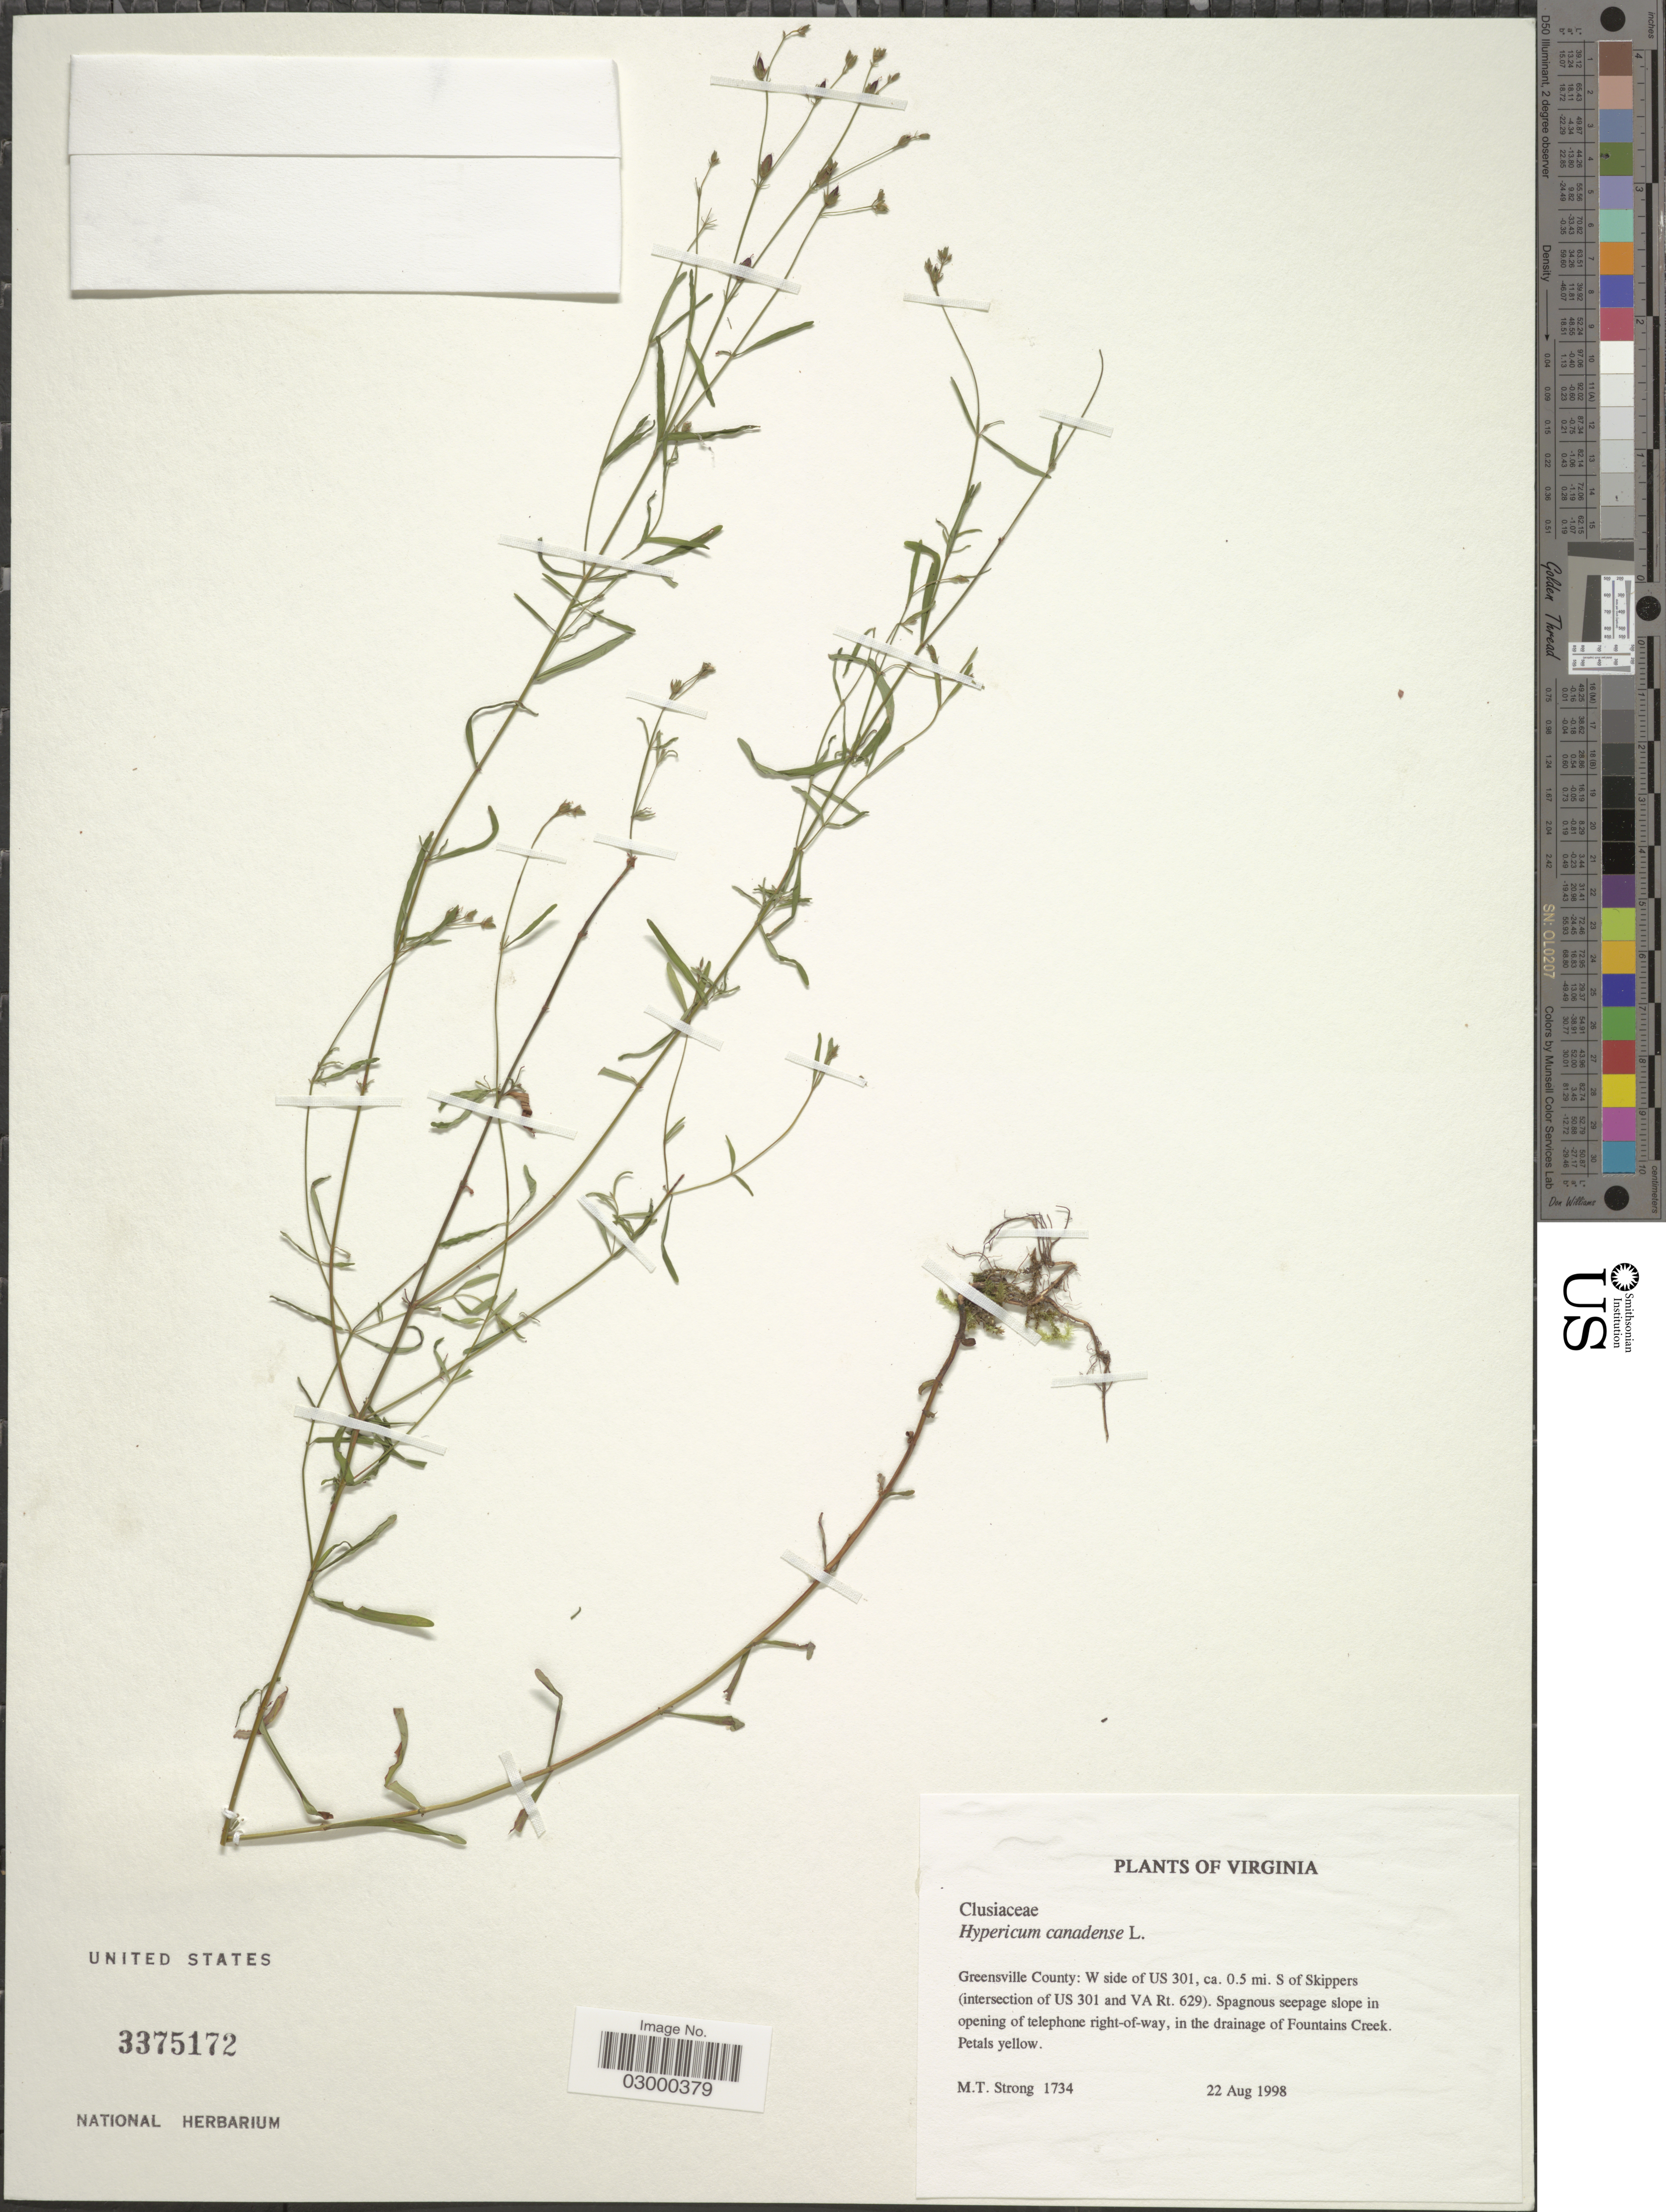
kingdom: Plantae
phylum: Tracheophyta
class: Magnoliopsida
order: Malpighiales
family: Hypericaceae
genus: Hypericum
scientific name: Hypericum canadense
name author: L.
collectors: M. T. Strong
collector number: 1734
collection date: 1998-08-22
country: United States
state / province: Virginia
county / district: Greensville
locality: Greensville County, W side of US 301, ca. 0.5 mi. S. of Skippers (intersection of US 301 and VA Rt. 629), Spagnous seepage slopes in opening of telephone right-of-way, in the drainage of Fountains Creek.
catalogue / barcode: US 3375172